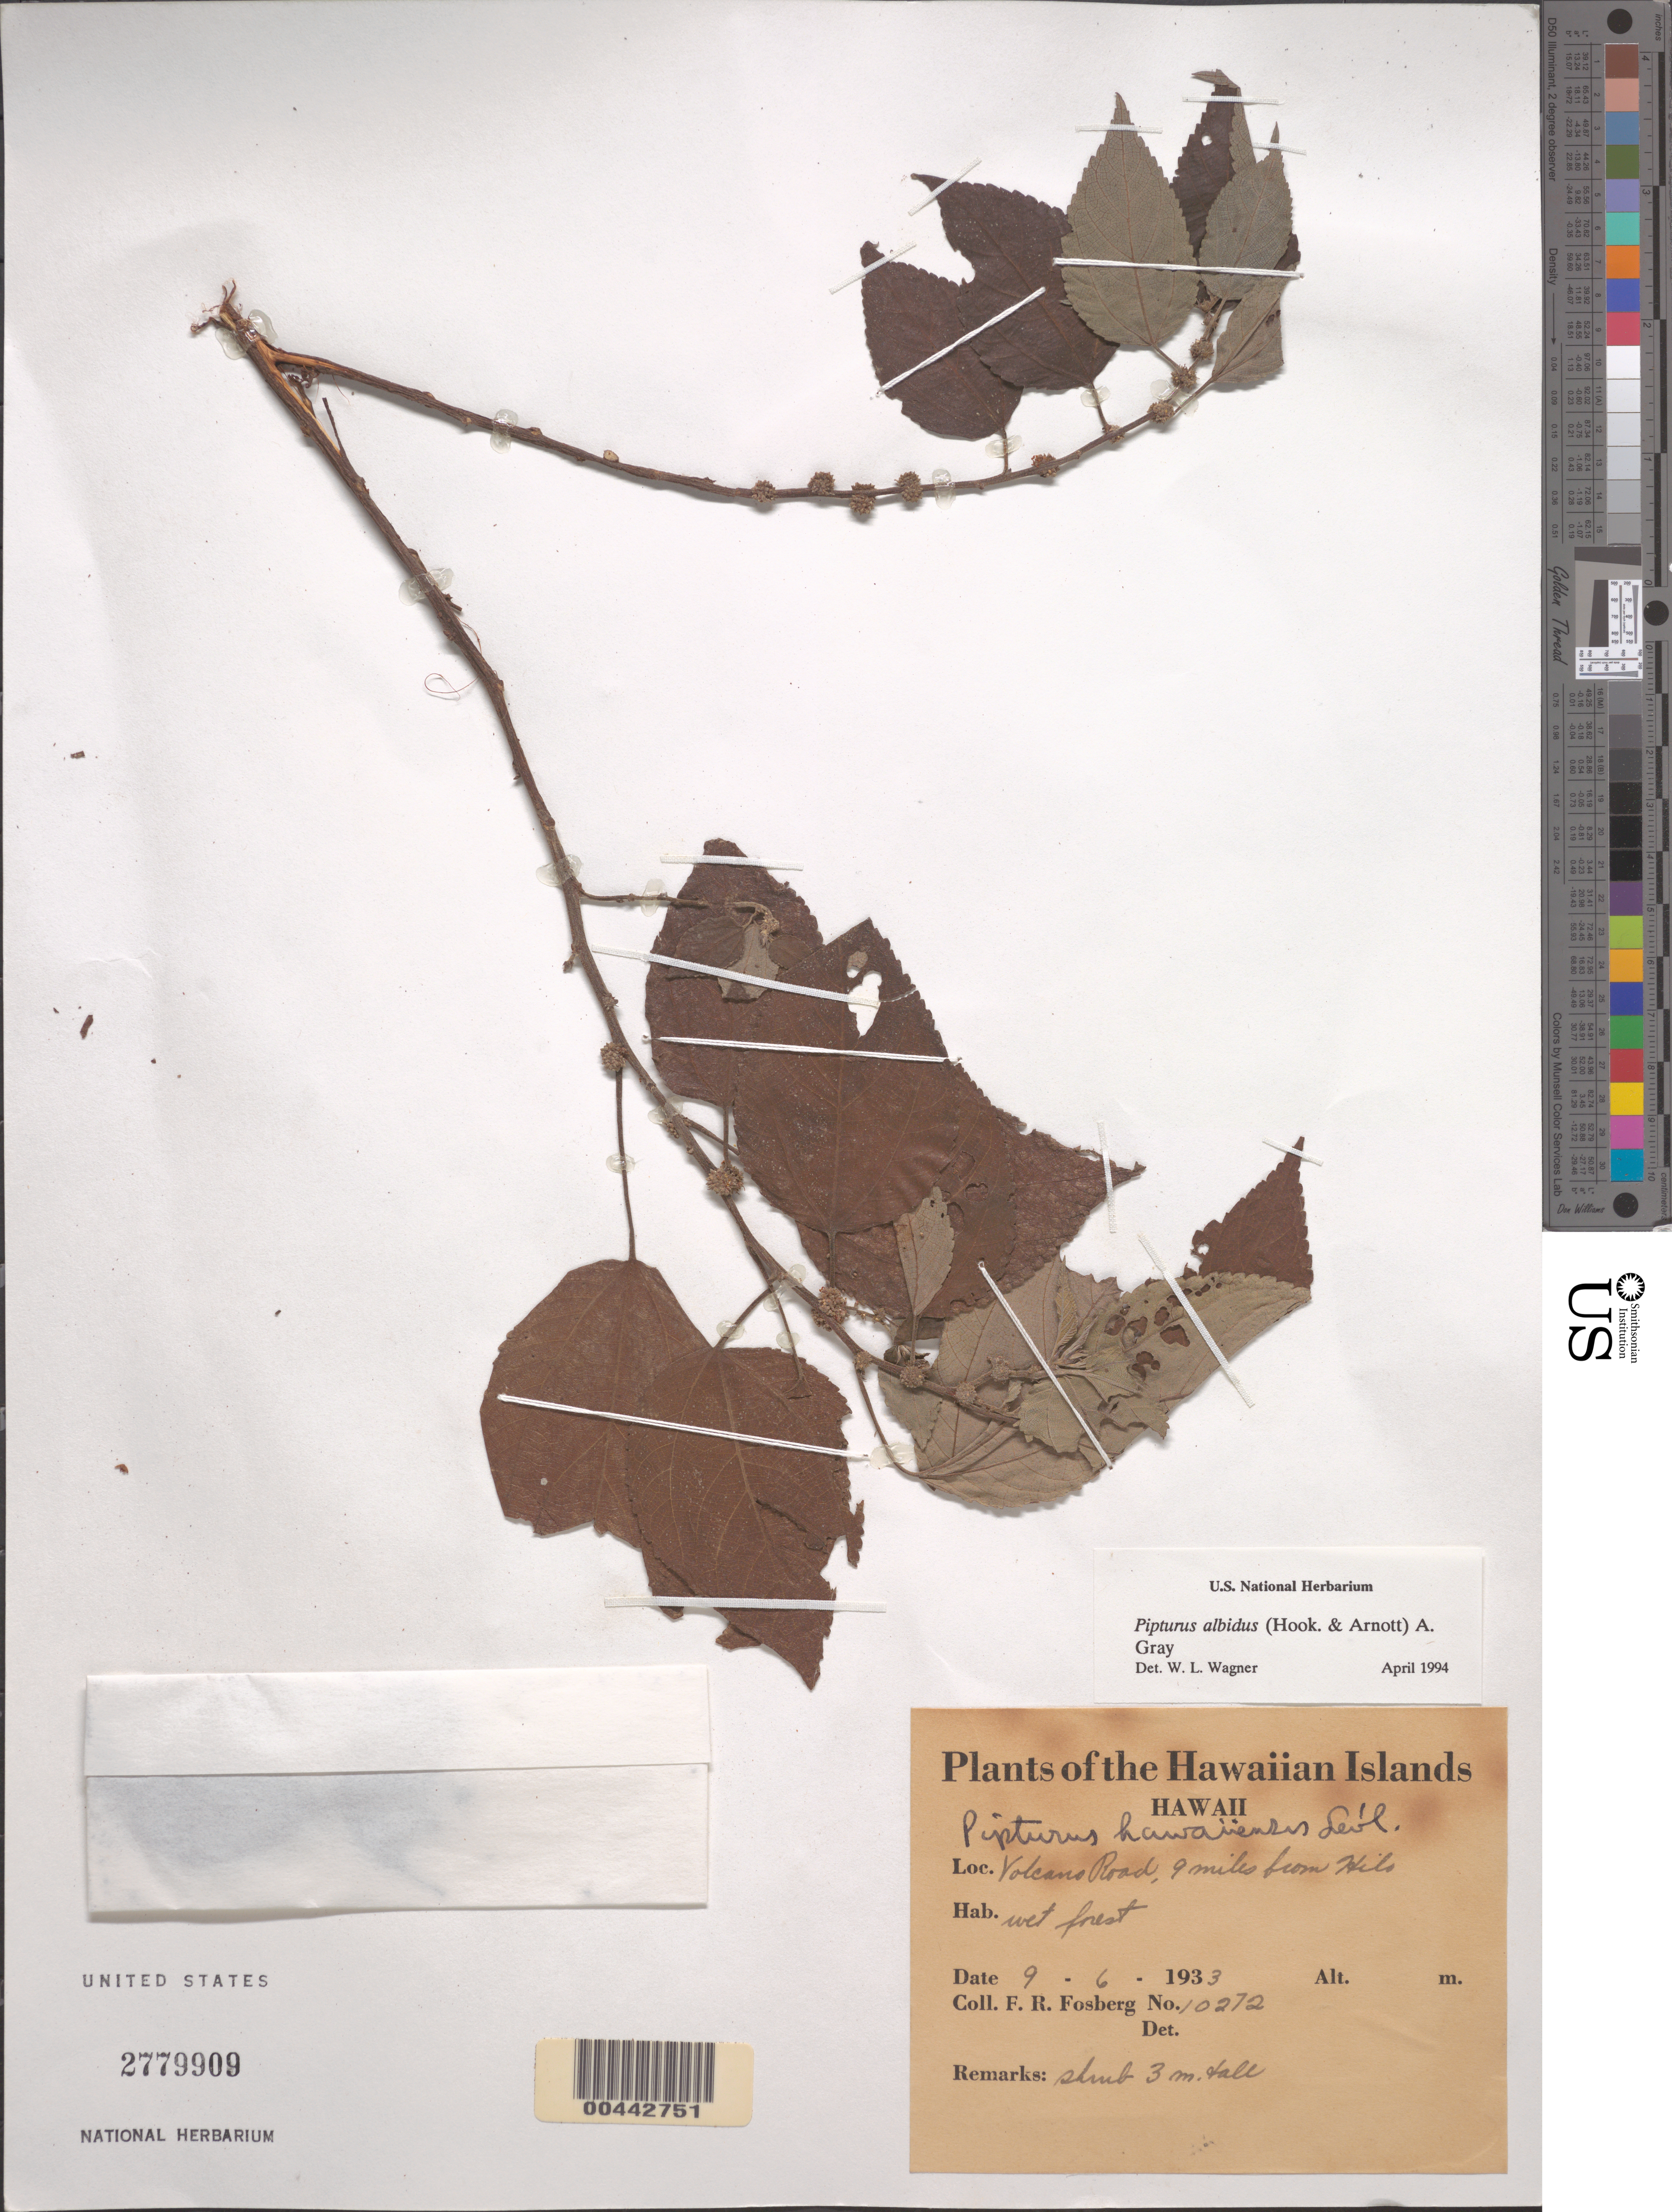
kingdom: Plantae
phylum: Tracheophyta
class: Magnoliopsida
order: Rosales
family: Urticaceae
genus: Pipturus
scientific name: Pipturus albidus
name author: (Hook. & Arn.) A. Gray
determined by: Wagner, W. L., (BOT), Smithsonian Institution - National Museum of Natural History (UNITED STATES)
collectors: F. R. Fosberg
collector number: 10272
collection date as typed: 9 Jun 1933 or 6 Sep 1933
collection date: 1933-06-09 or 1933-09-06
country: United States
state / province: Hawaii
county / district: Hawaii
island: Hawaii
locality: Volcano Road, 9 miles from Hilo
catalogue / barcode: US 2779909